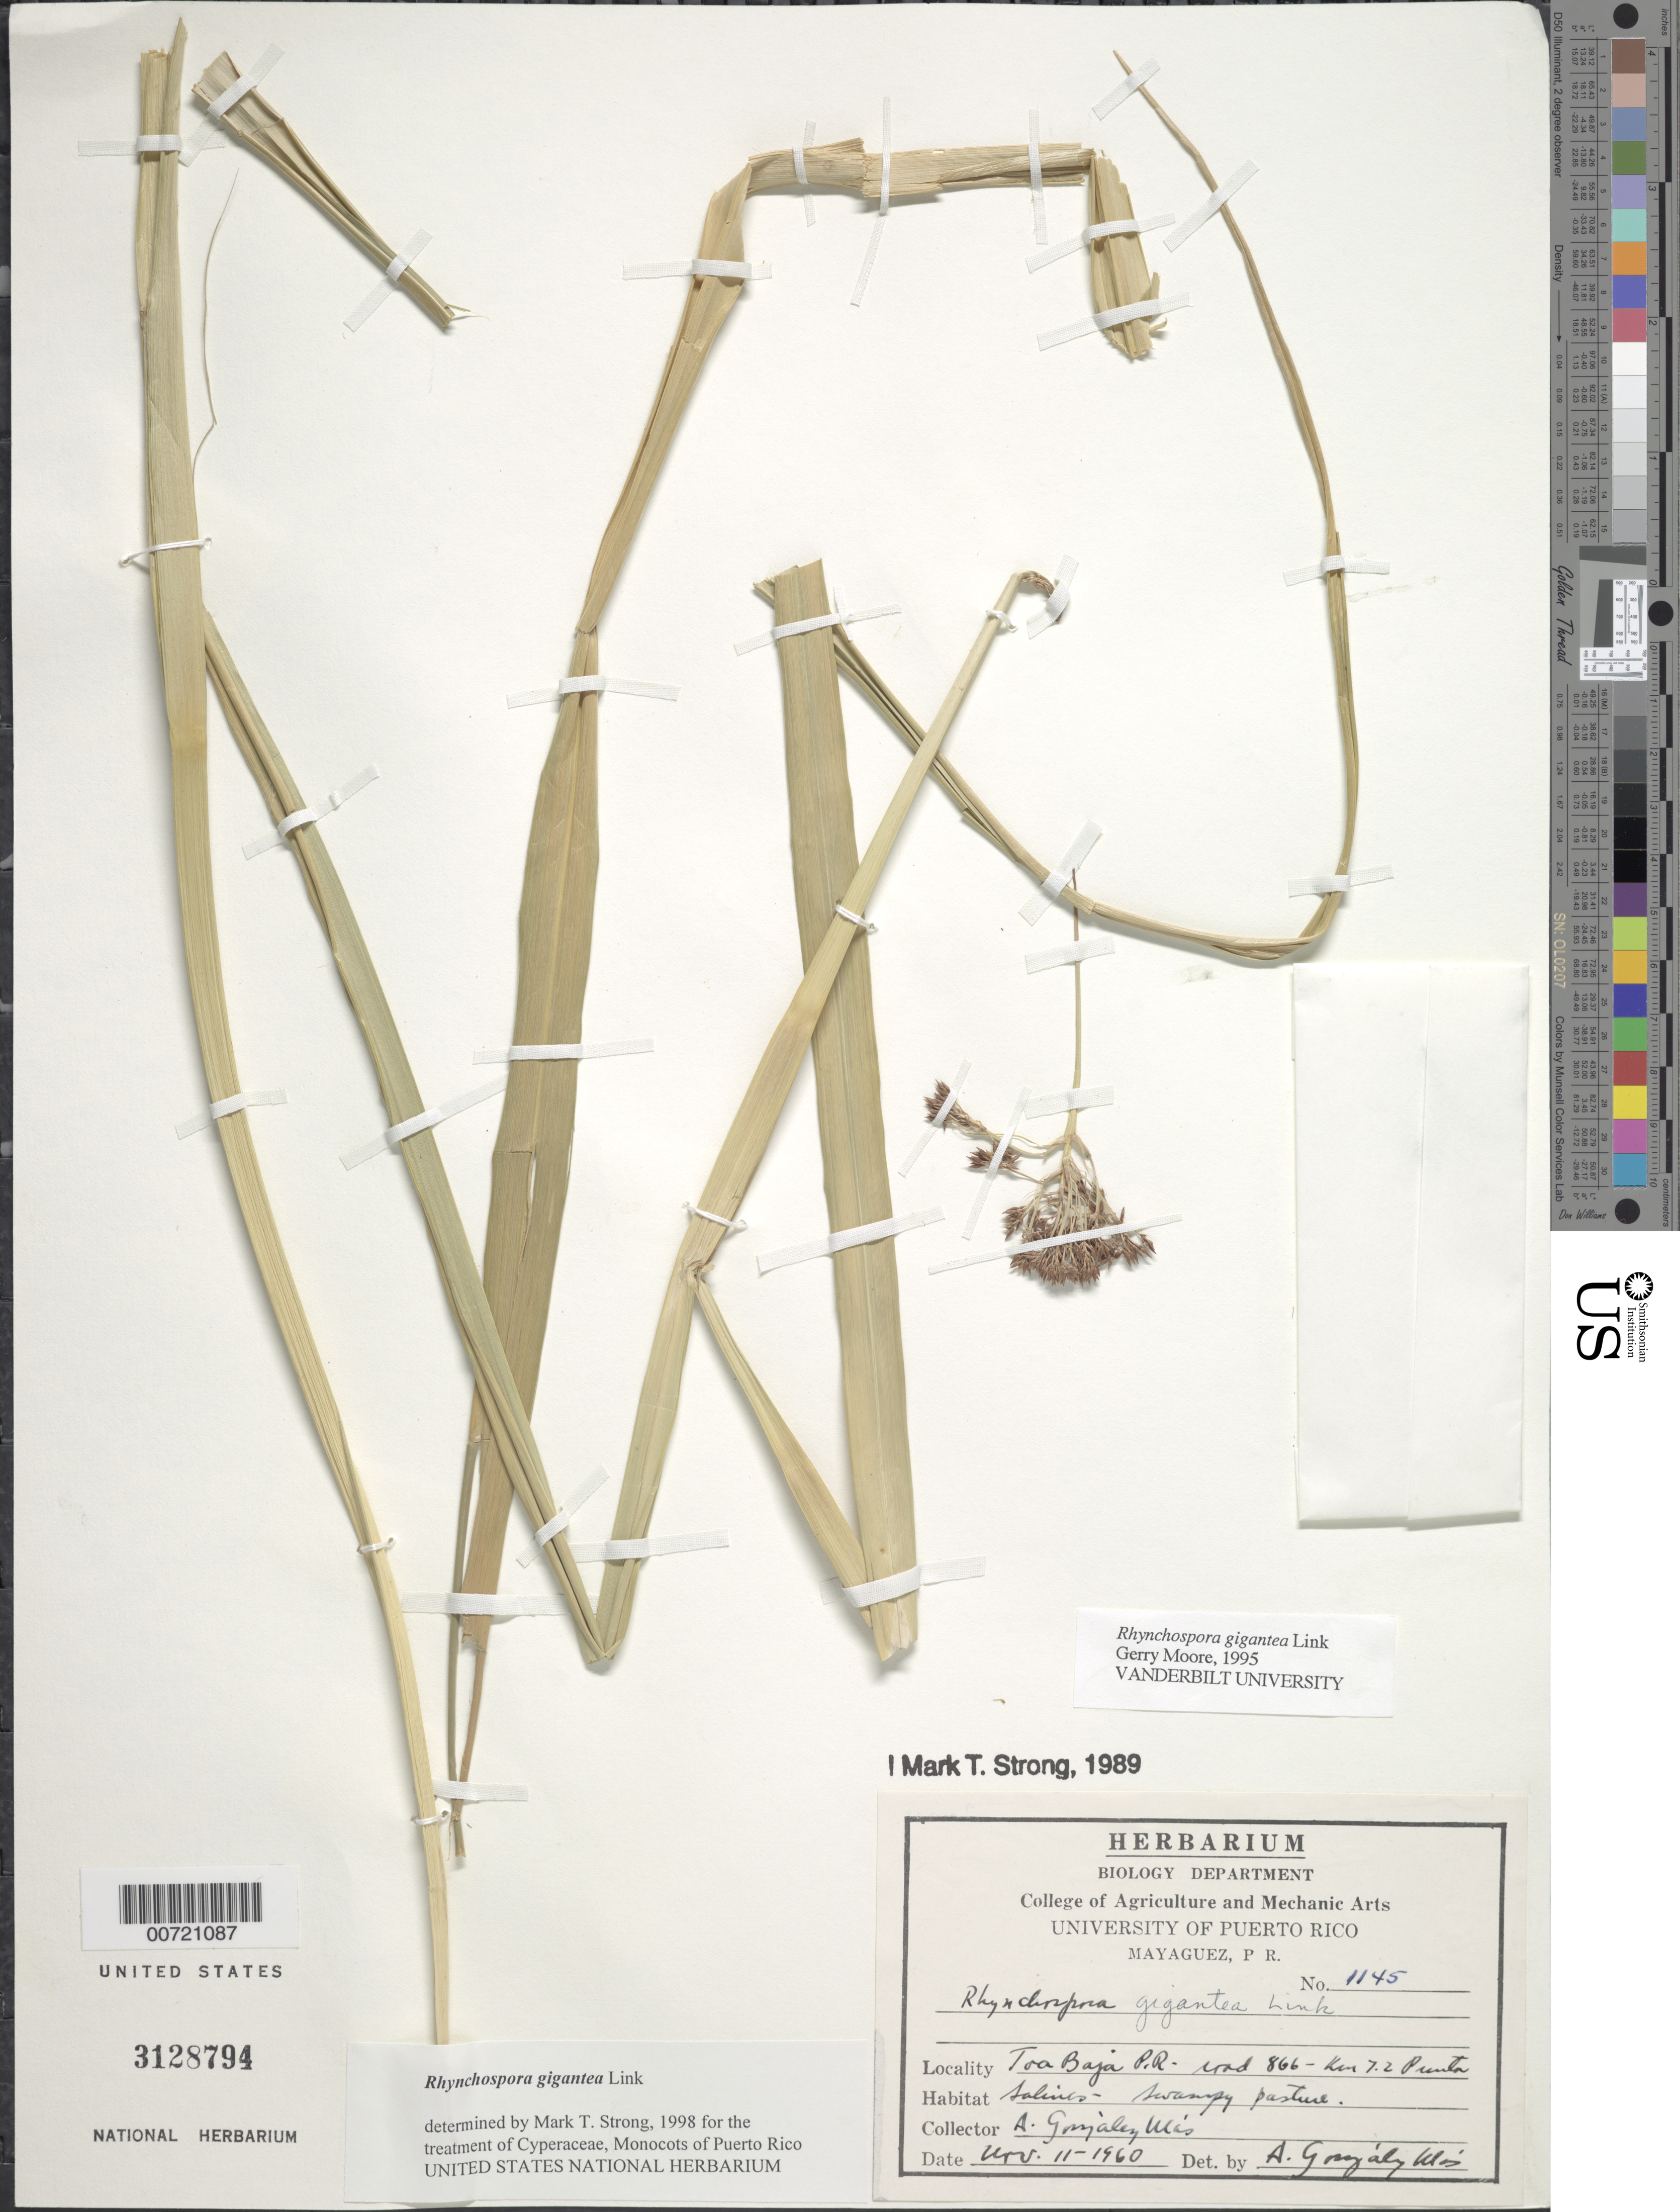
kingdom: Plantae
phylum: Tracheophyta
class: Liliopsida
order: Poales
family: Cyperaceae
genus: Rhynchospora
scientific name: Rhynchospora gigantea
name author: Link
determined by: Strong, M. T., (US), Smithsonian Institution - National Museum of Natural History (UNITED STATES)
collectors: A. González Más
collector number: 1145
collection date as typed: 11 Nov 1960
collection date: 1960-11-11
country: Puerto Rico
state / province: Toa Baja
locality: Toa Baja: Rd. 866, km 7.2, Punta Salinas.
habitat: Swampy pasture.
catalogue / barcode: US 3128794